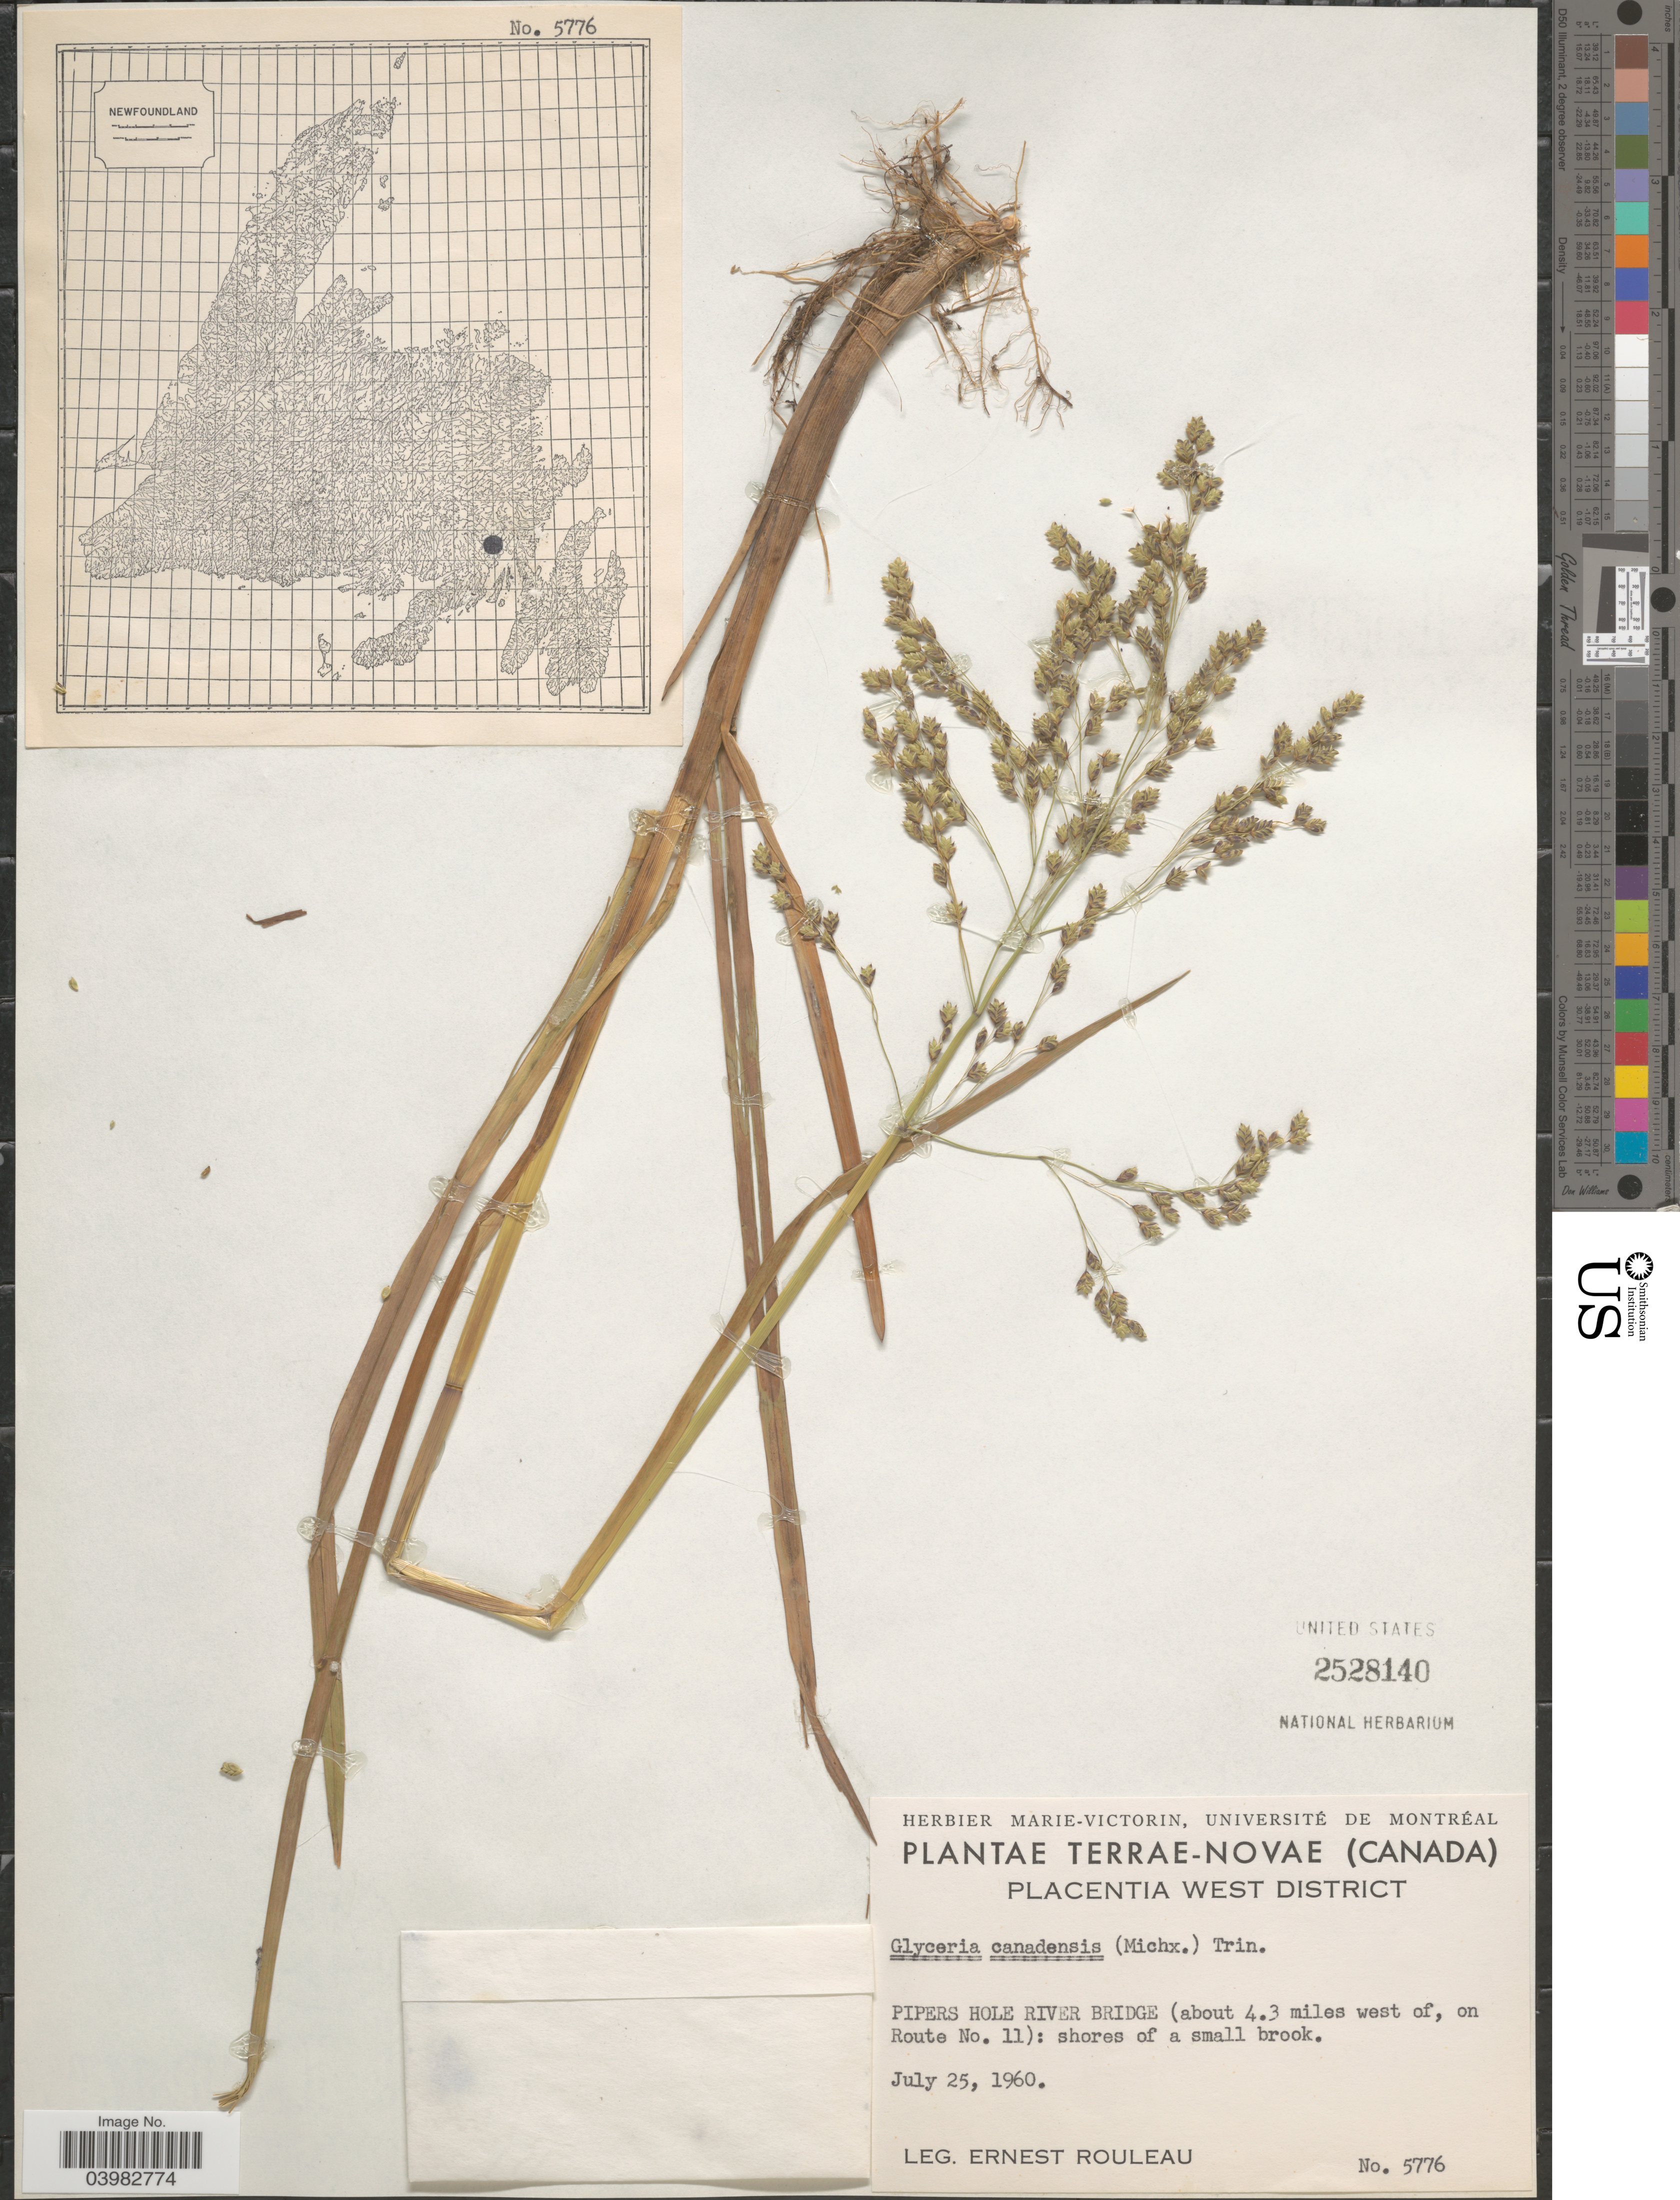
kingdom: Plantae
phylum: Tracheophyta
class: Liliopsida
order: Poales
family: Poaceae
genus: Glyceria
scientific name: Glyceria canadensis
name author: (Michx.) Trin.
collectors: J. Rouleau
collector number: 5776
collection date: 1960-07-25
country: Canada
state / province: Newfoundland and Labrador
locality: Terrae-Novae. Placentia West District. Pipers Hole River Bridge (about 4.3 miles west of, on Route No. 11): shores of a small brook.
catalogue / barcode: US 2528140